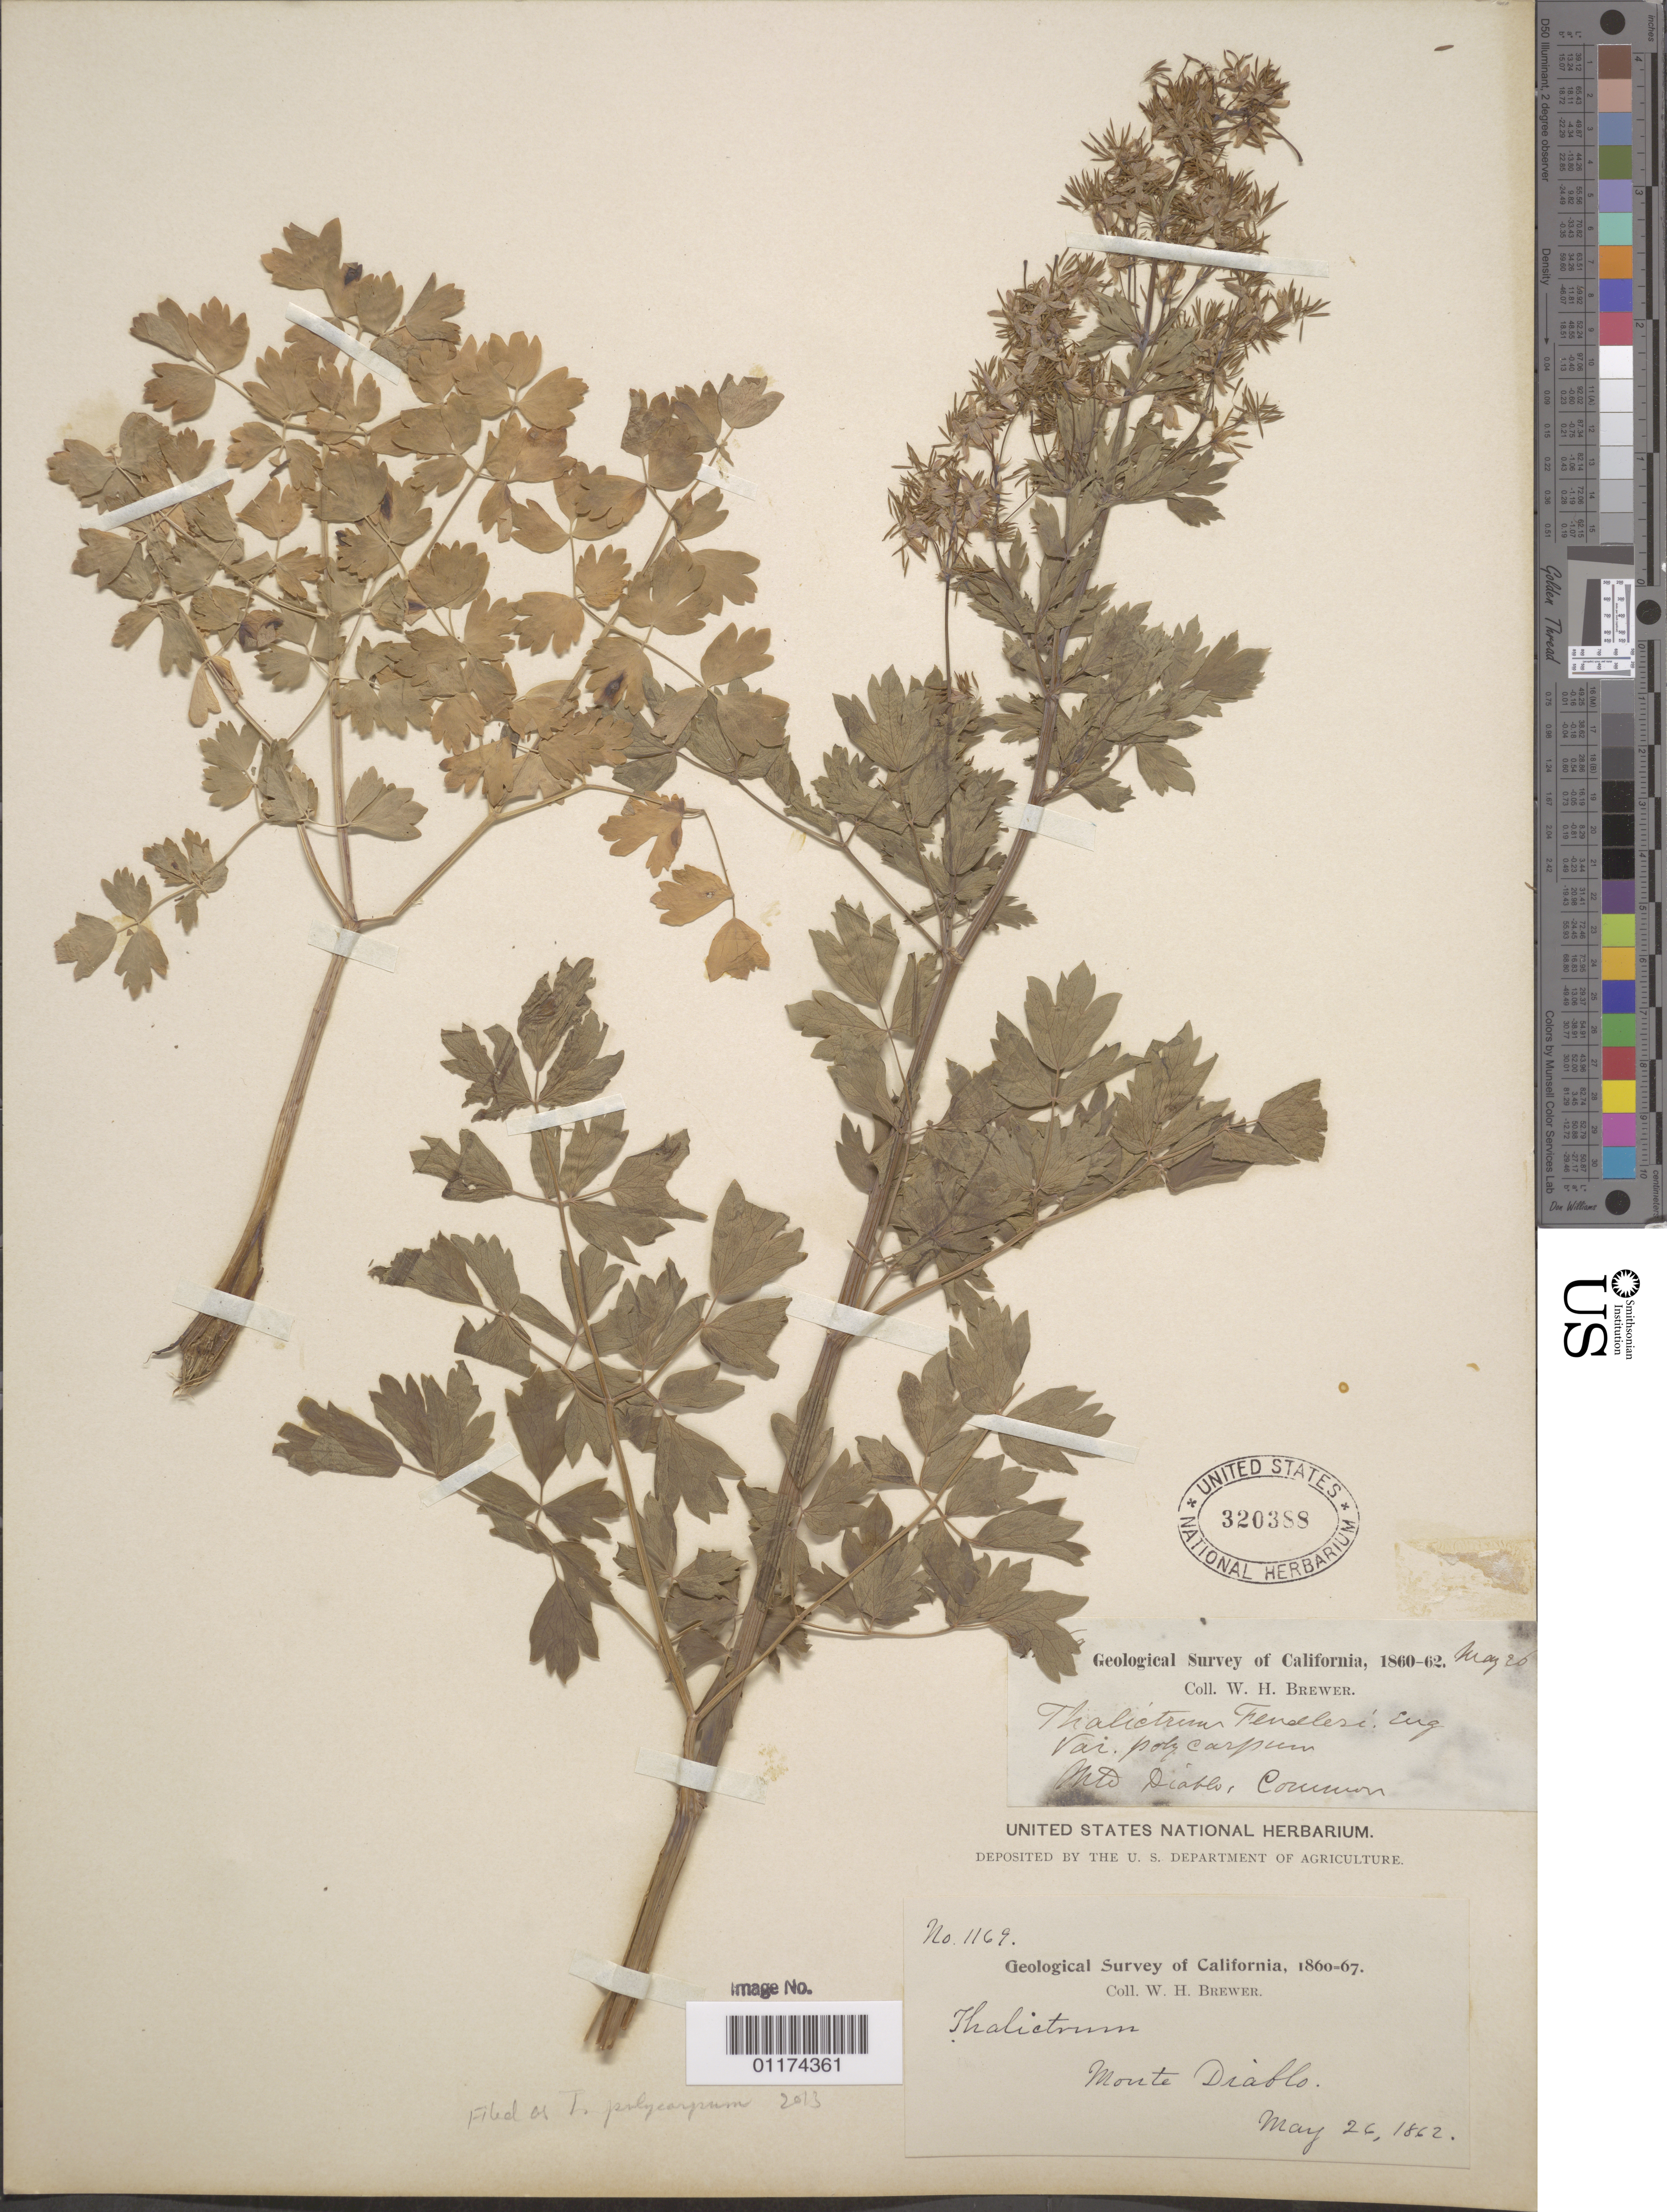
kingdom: Plantae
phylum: Tracheophyta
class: Magnoliopsida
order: Ranunculales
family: Ranunculaceae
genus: Thalictrum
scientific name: Thalictrum polycarpum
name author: (Torr.) S. Watson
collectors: W. H. Brewer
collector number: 1169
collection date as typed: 26 May 1862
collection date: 1862-05-26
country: United States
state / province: California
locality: Near Monte Diabolo.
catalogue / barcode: US 320388